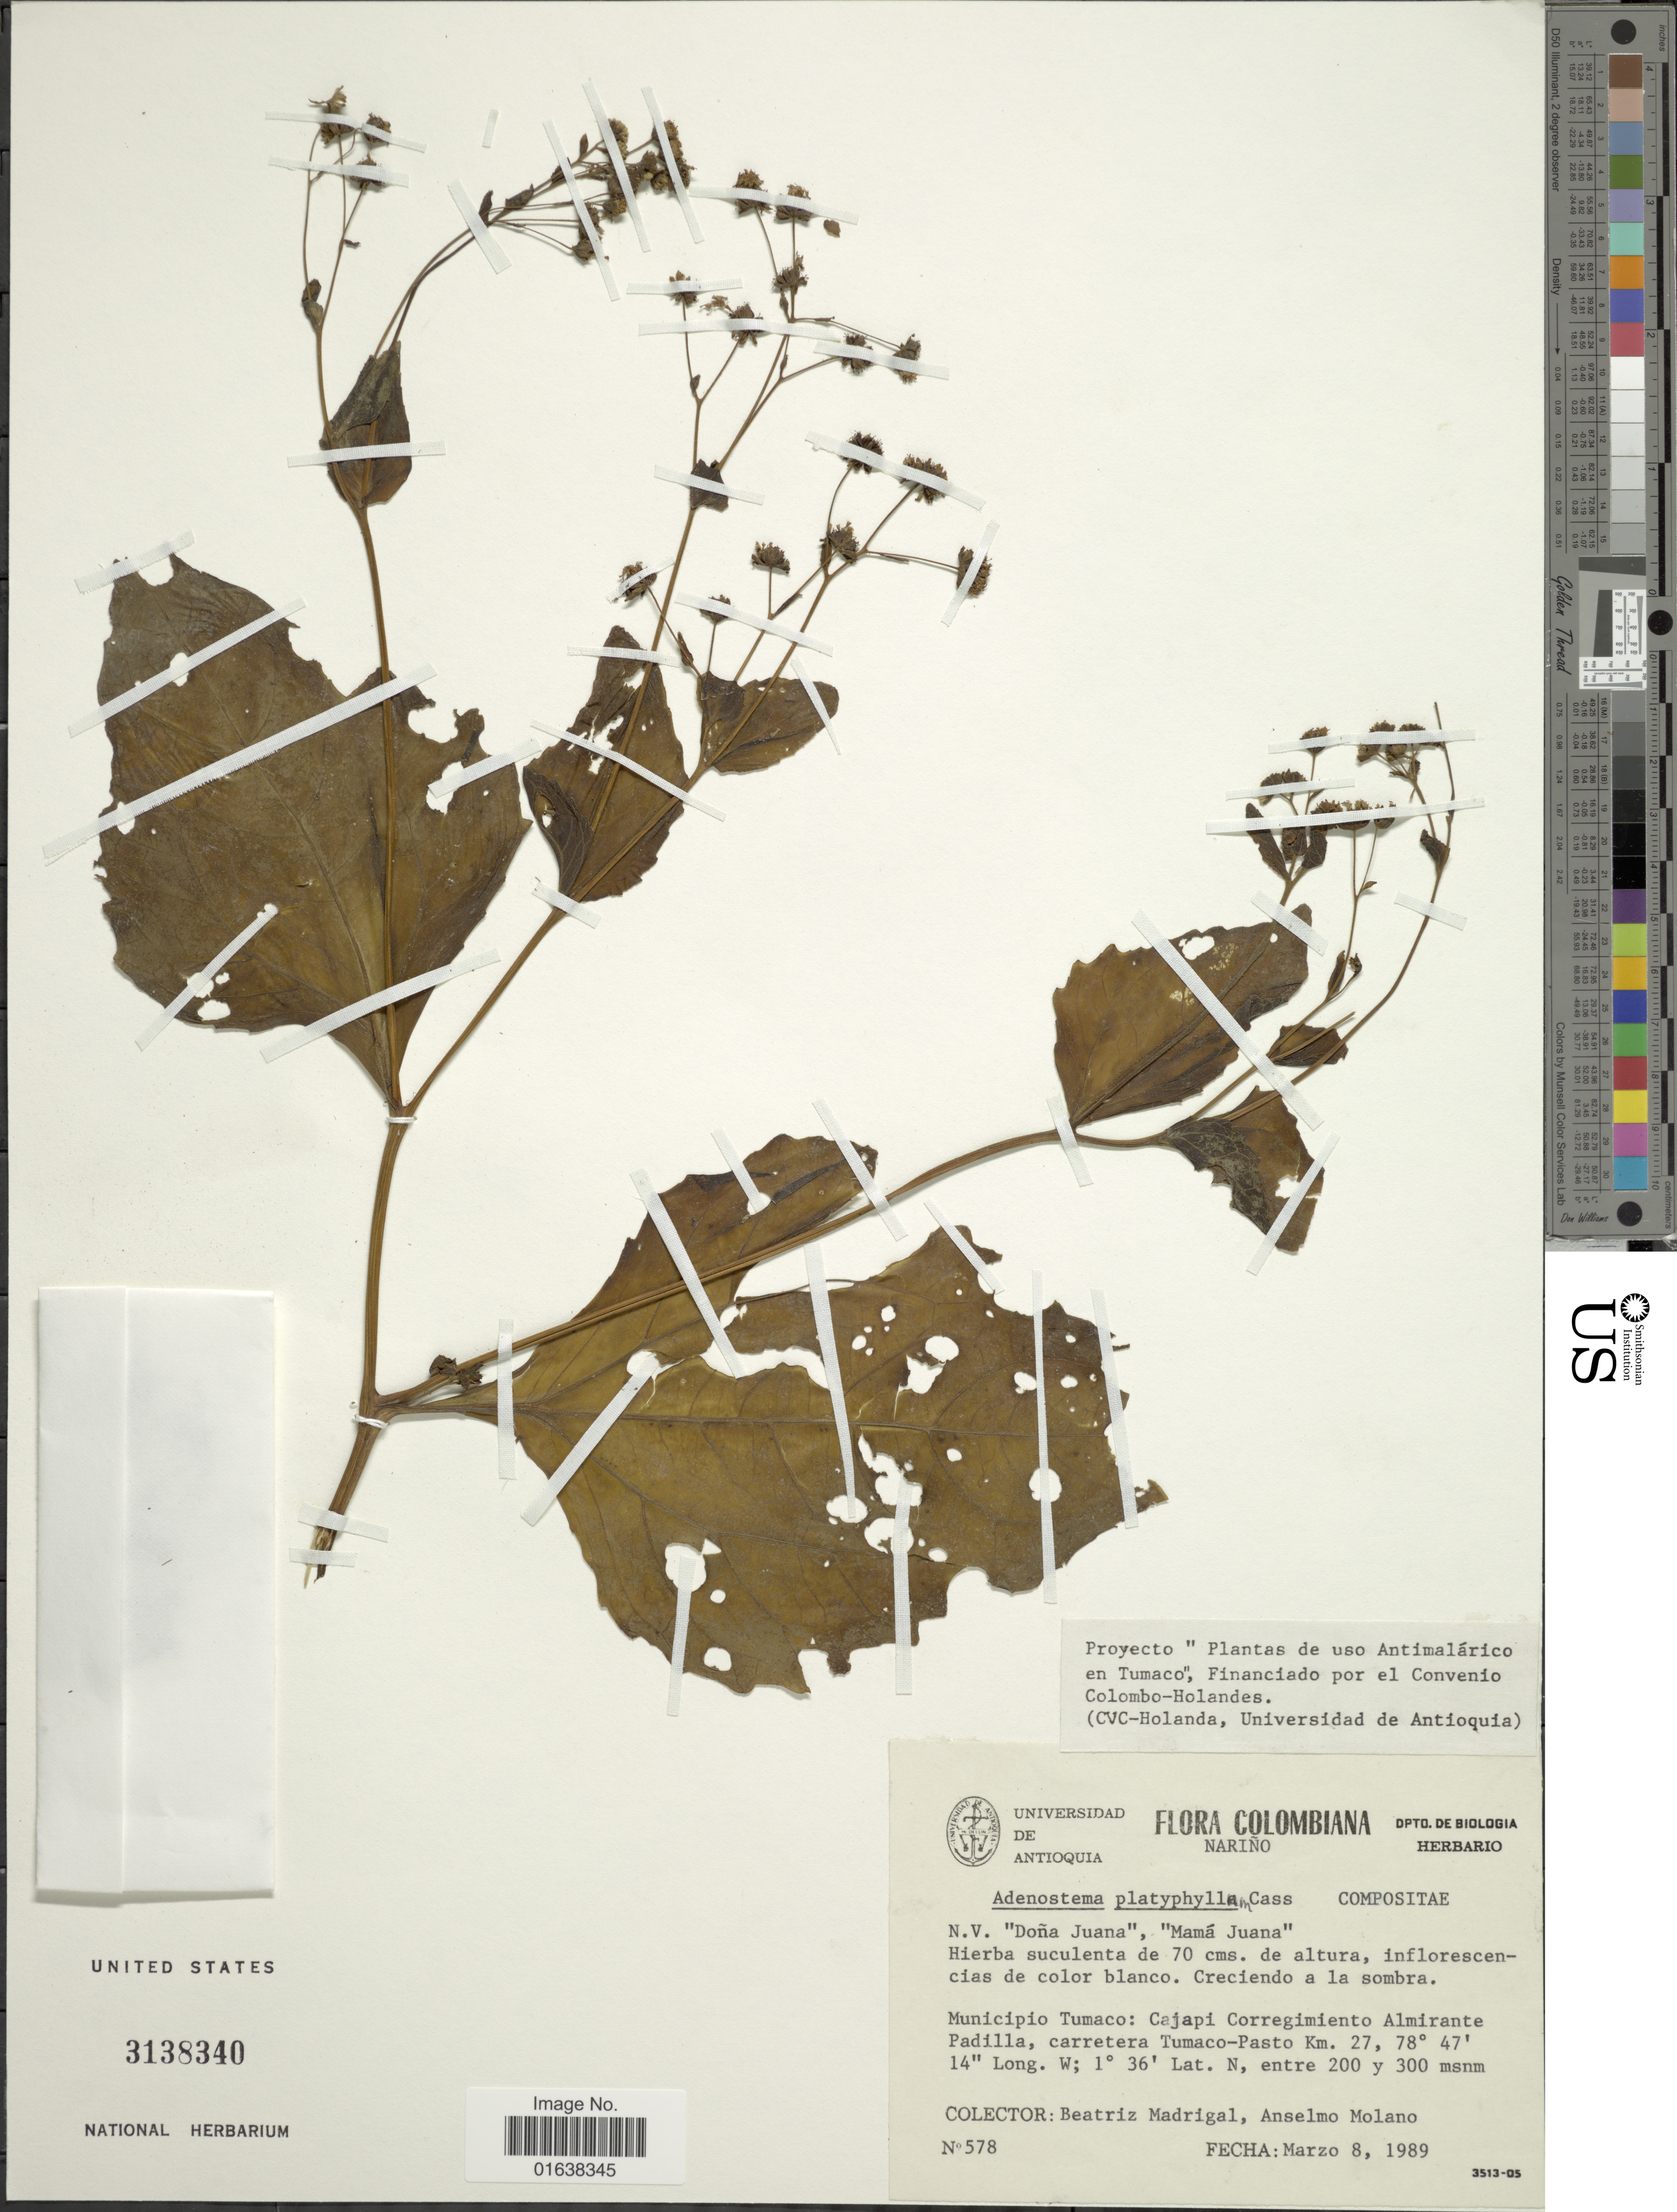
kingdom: Plantae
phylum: Tracheophyta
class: Magnoliopsida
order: Asterales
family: Asteraceae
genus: Adenostemma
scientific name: Adenostemma platyphyllum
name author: Cass.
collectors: B. E. Madrigal & A. Molano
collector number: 578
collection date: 1989-03-08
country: Colombia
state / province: Nariño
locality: Colombiana. Nariño. Municipio Tumaco: Cajapi Corregimiento Almirante Padill, carretera Tumaco-Pasto Km 27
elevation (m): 200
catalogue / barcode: US 3138340